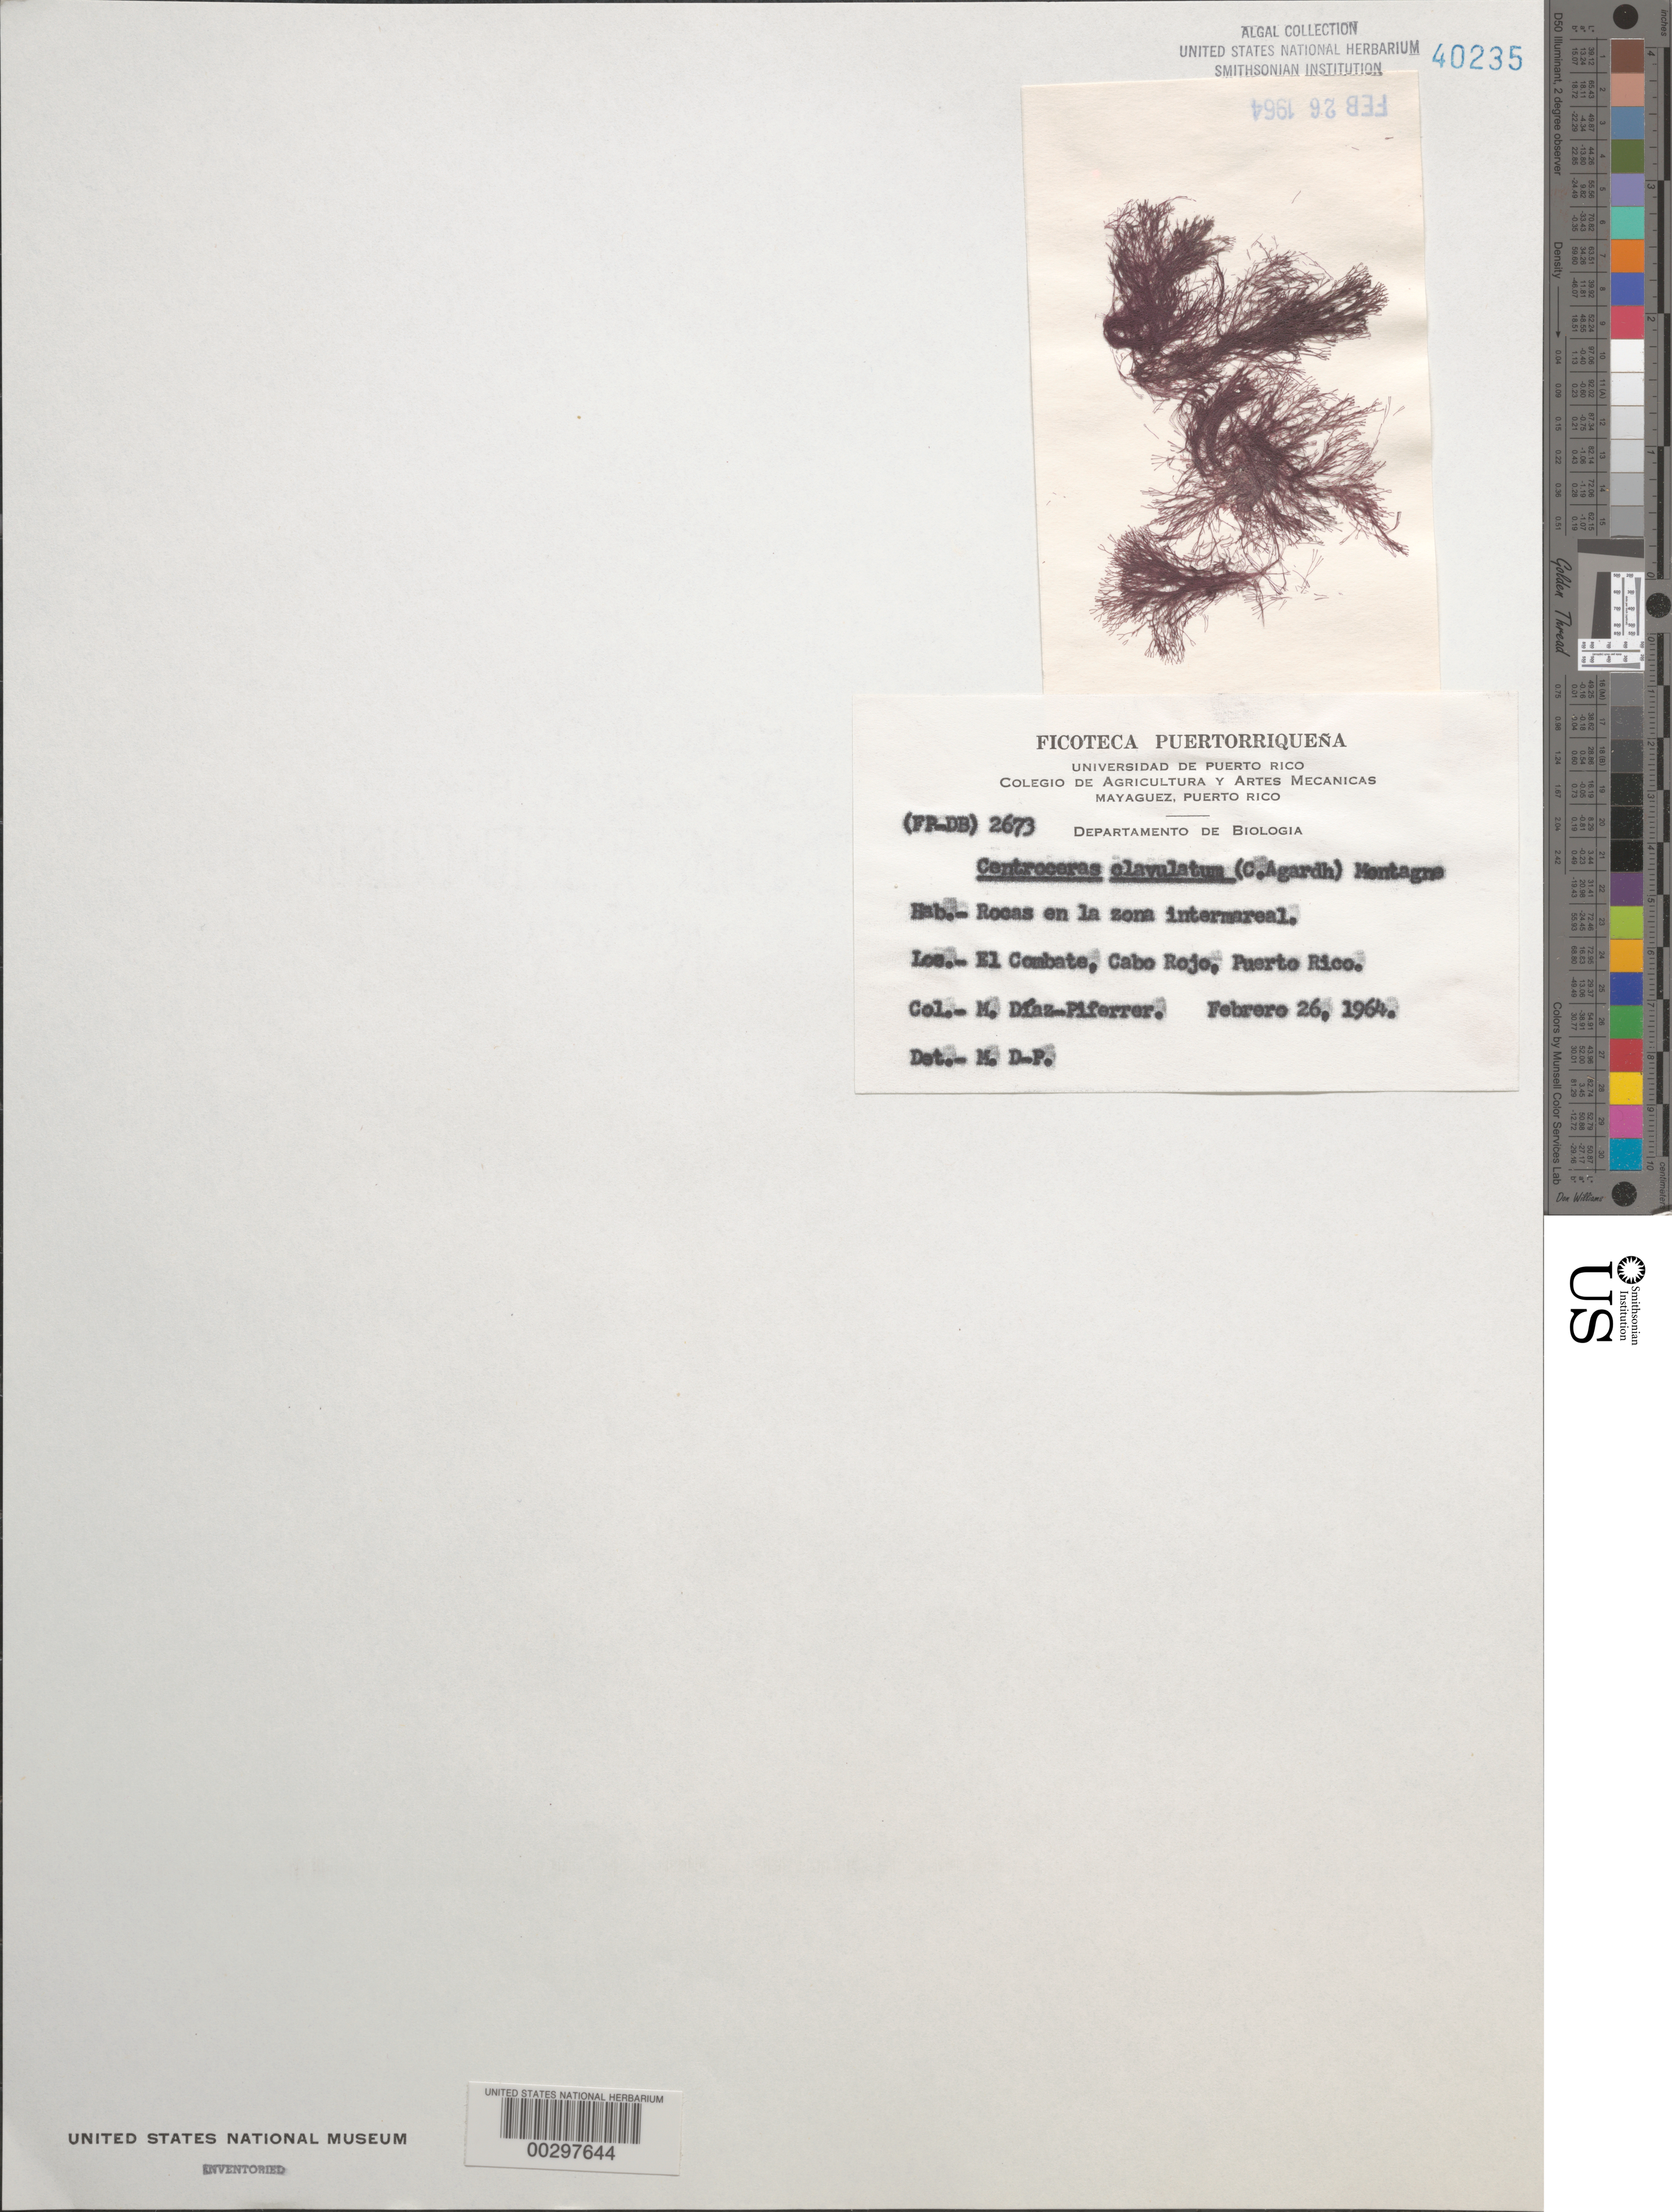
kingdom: Plantae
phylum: Rhodophyta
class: Florideophyceae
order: Ceramiales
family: Ceramiaceae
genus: Centroceras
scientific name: Centroceras clavulatum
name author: (C. Agardh) Mont.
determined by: Diaz-Piferrer, M.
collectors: M. Diaz-Piferrer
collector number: (fp-db) 2673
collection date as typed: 26 Feb 1964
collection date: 1964-02-26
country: Puerto Rico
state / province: Cabo Rojo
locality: El Combate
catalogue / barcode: US 40235